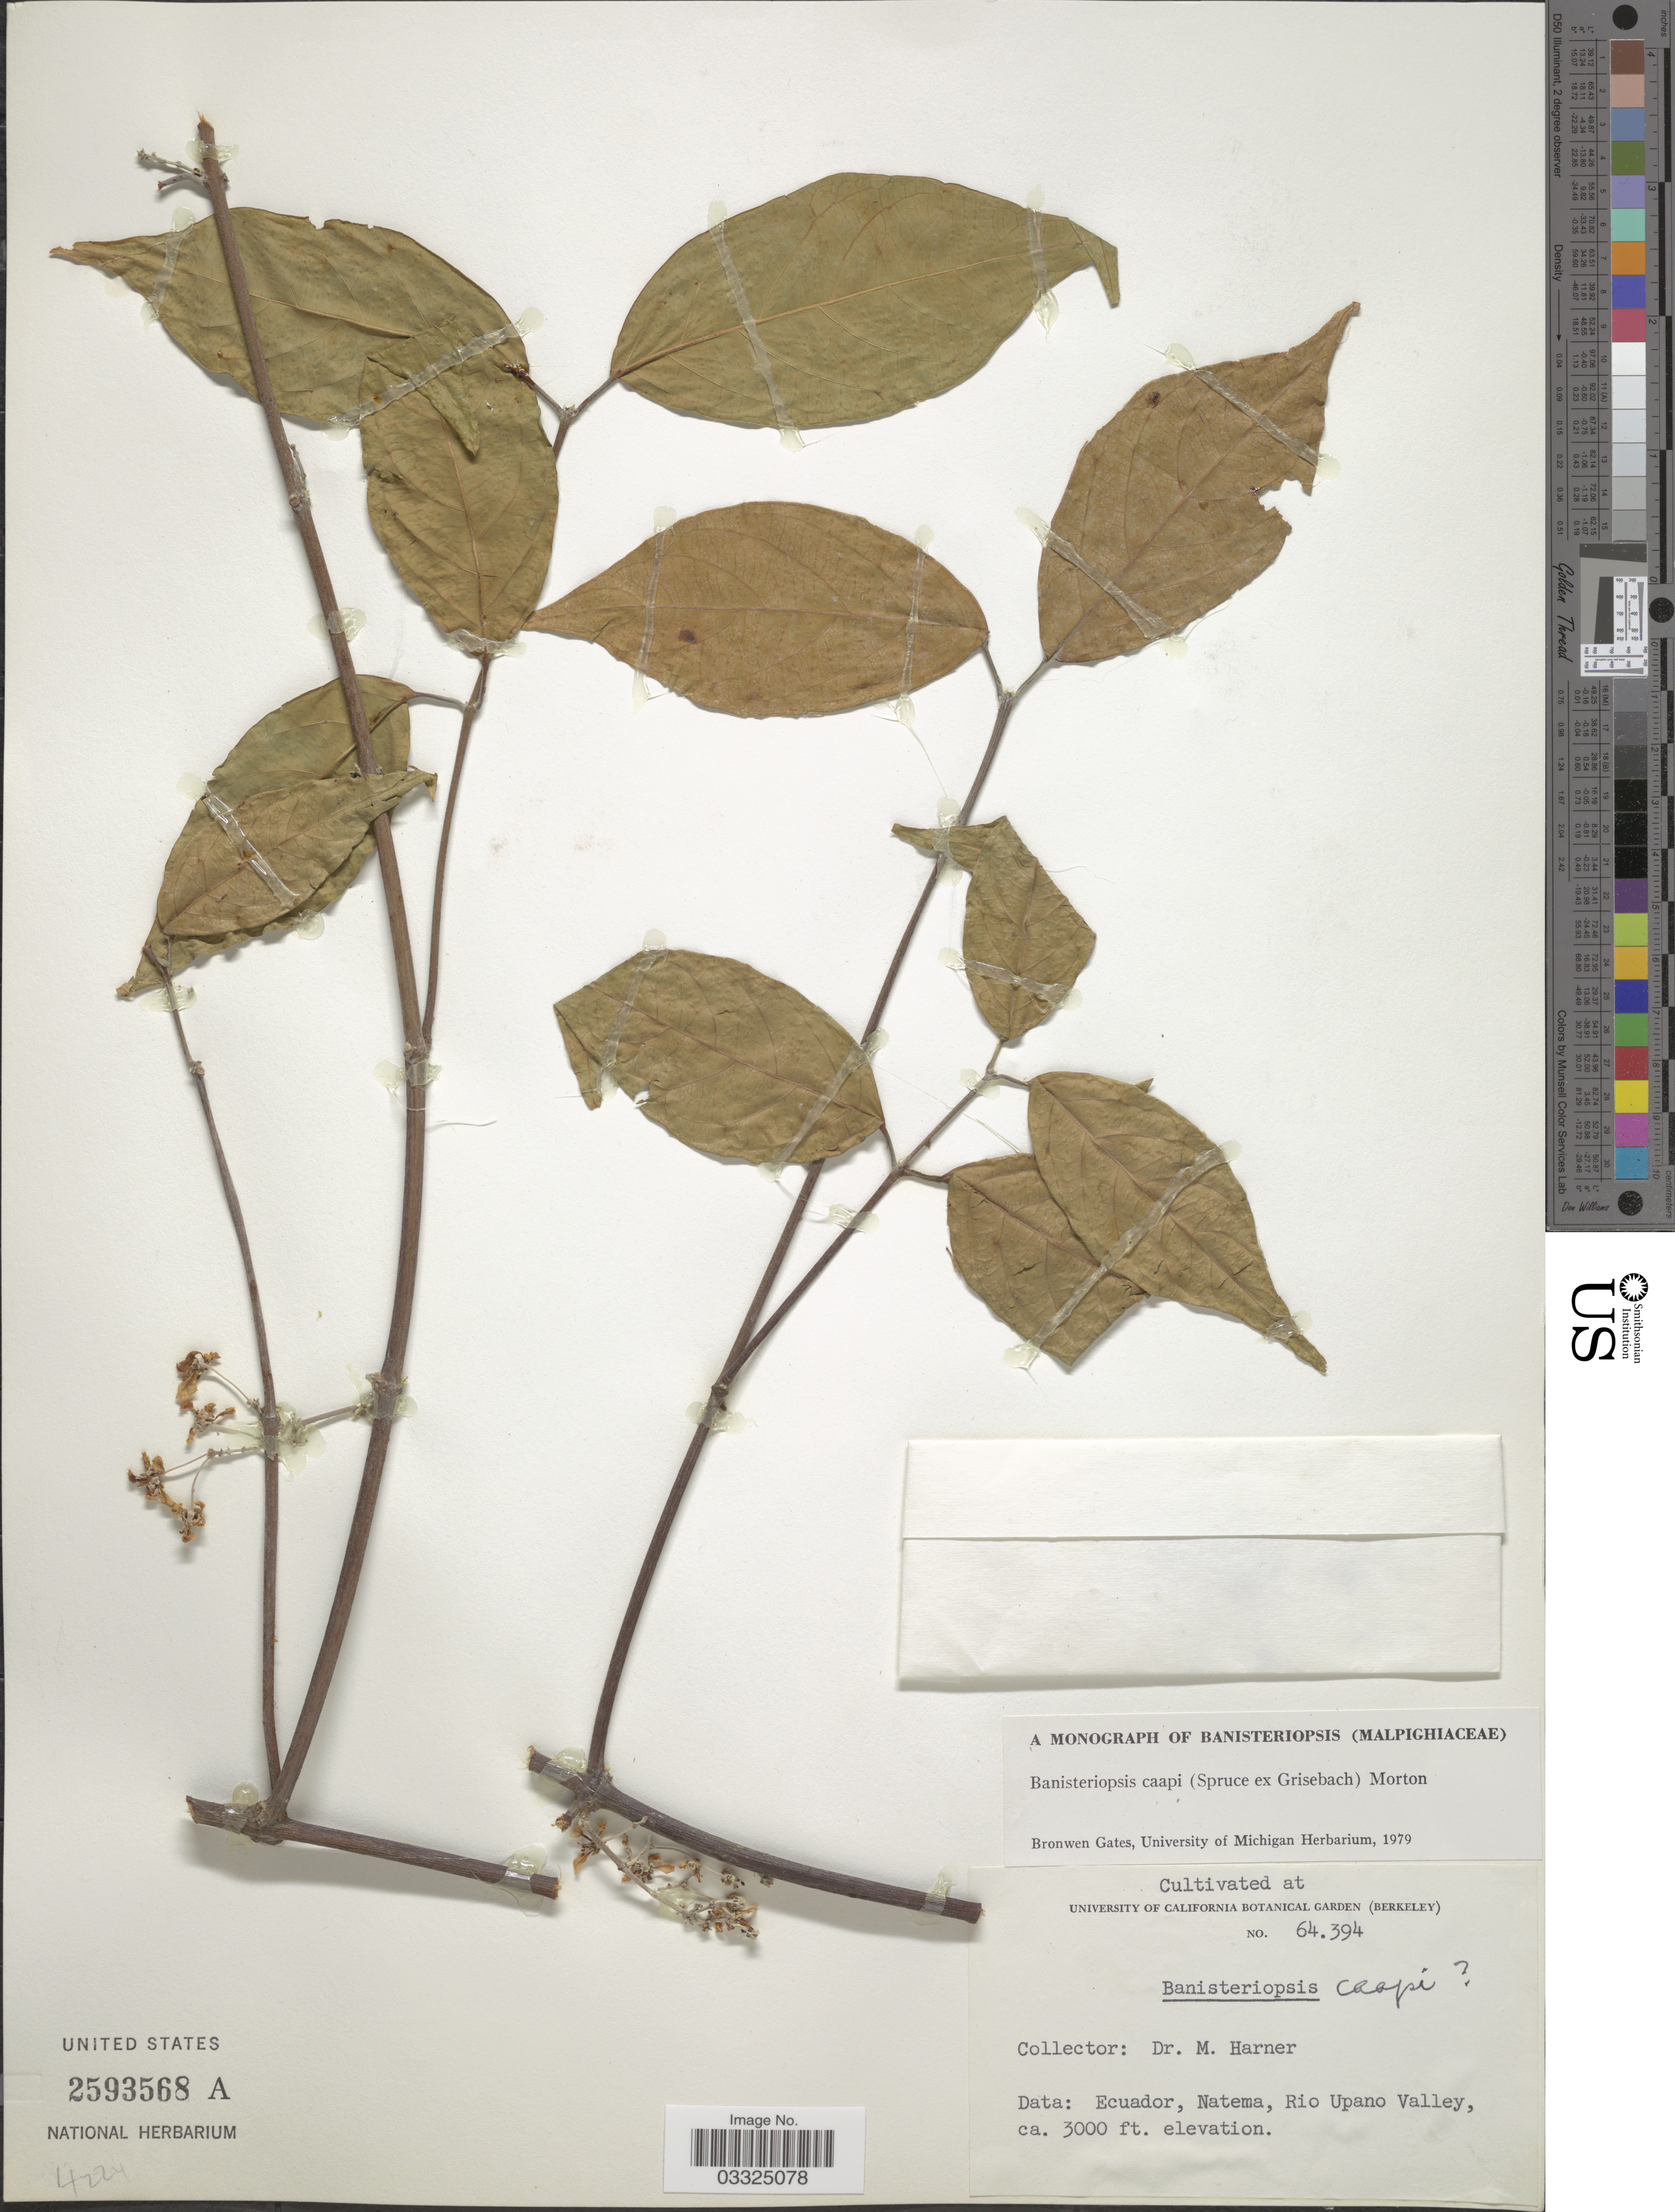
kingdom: Plantae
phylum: Tracheophyta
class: Magnoliopsida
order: Malpighiales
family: Malpighiaceae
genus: Banisteriopsis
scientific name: Banisteriopsis caapi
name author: (Spruce ex Griseb.) C.V. Morton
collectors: M. Harner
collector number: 64394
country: United States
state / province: California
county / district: Alameda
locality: University of California Botanical Garden (Berkeley).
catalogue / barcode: US 2593568A